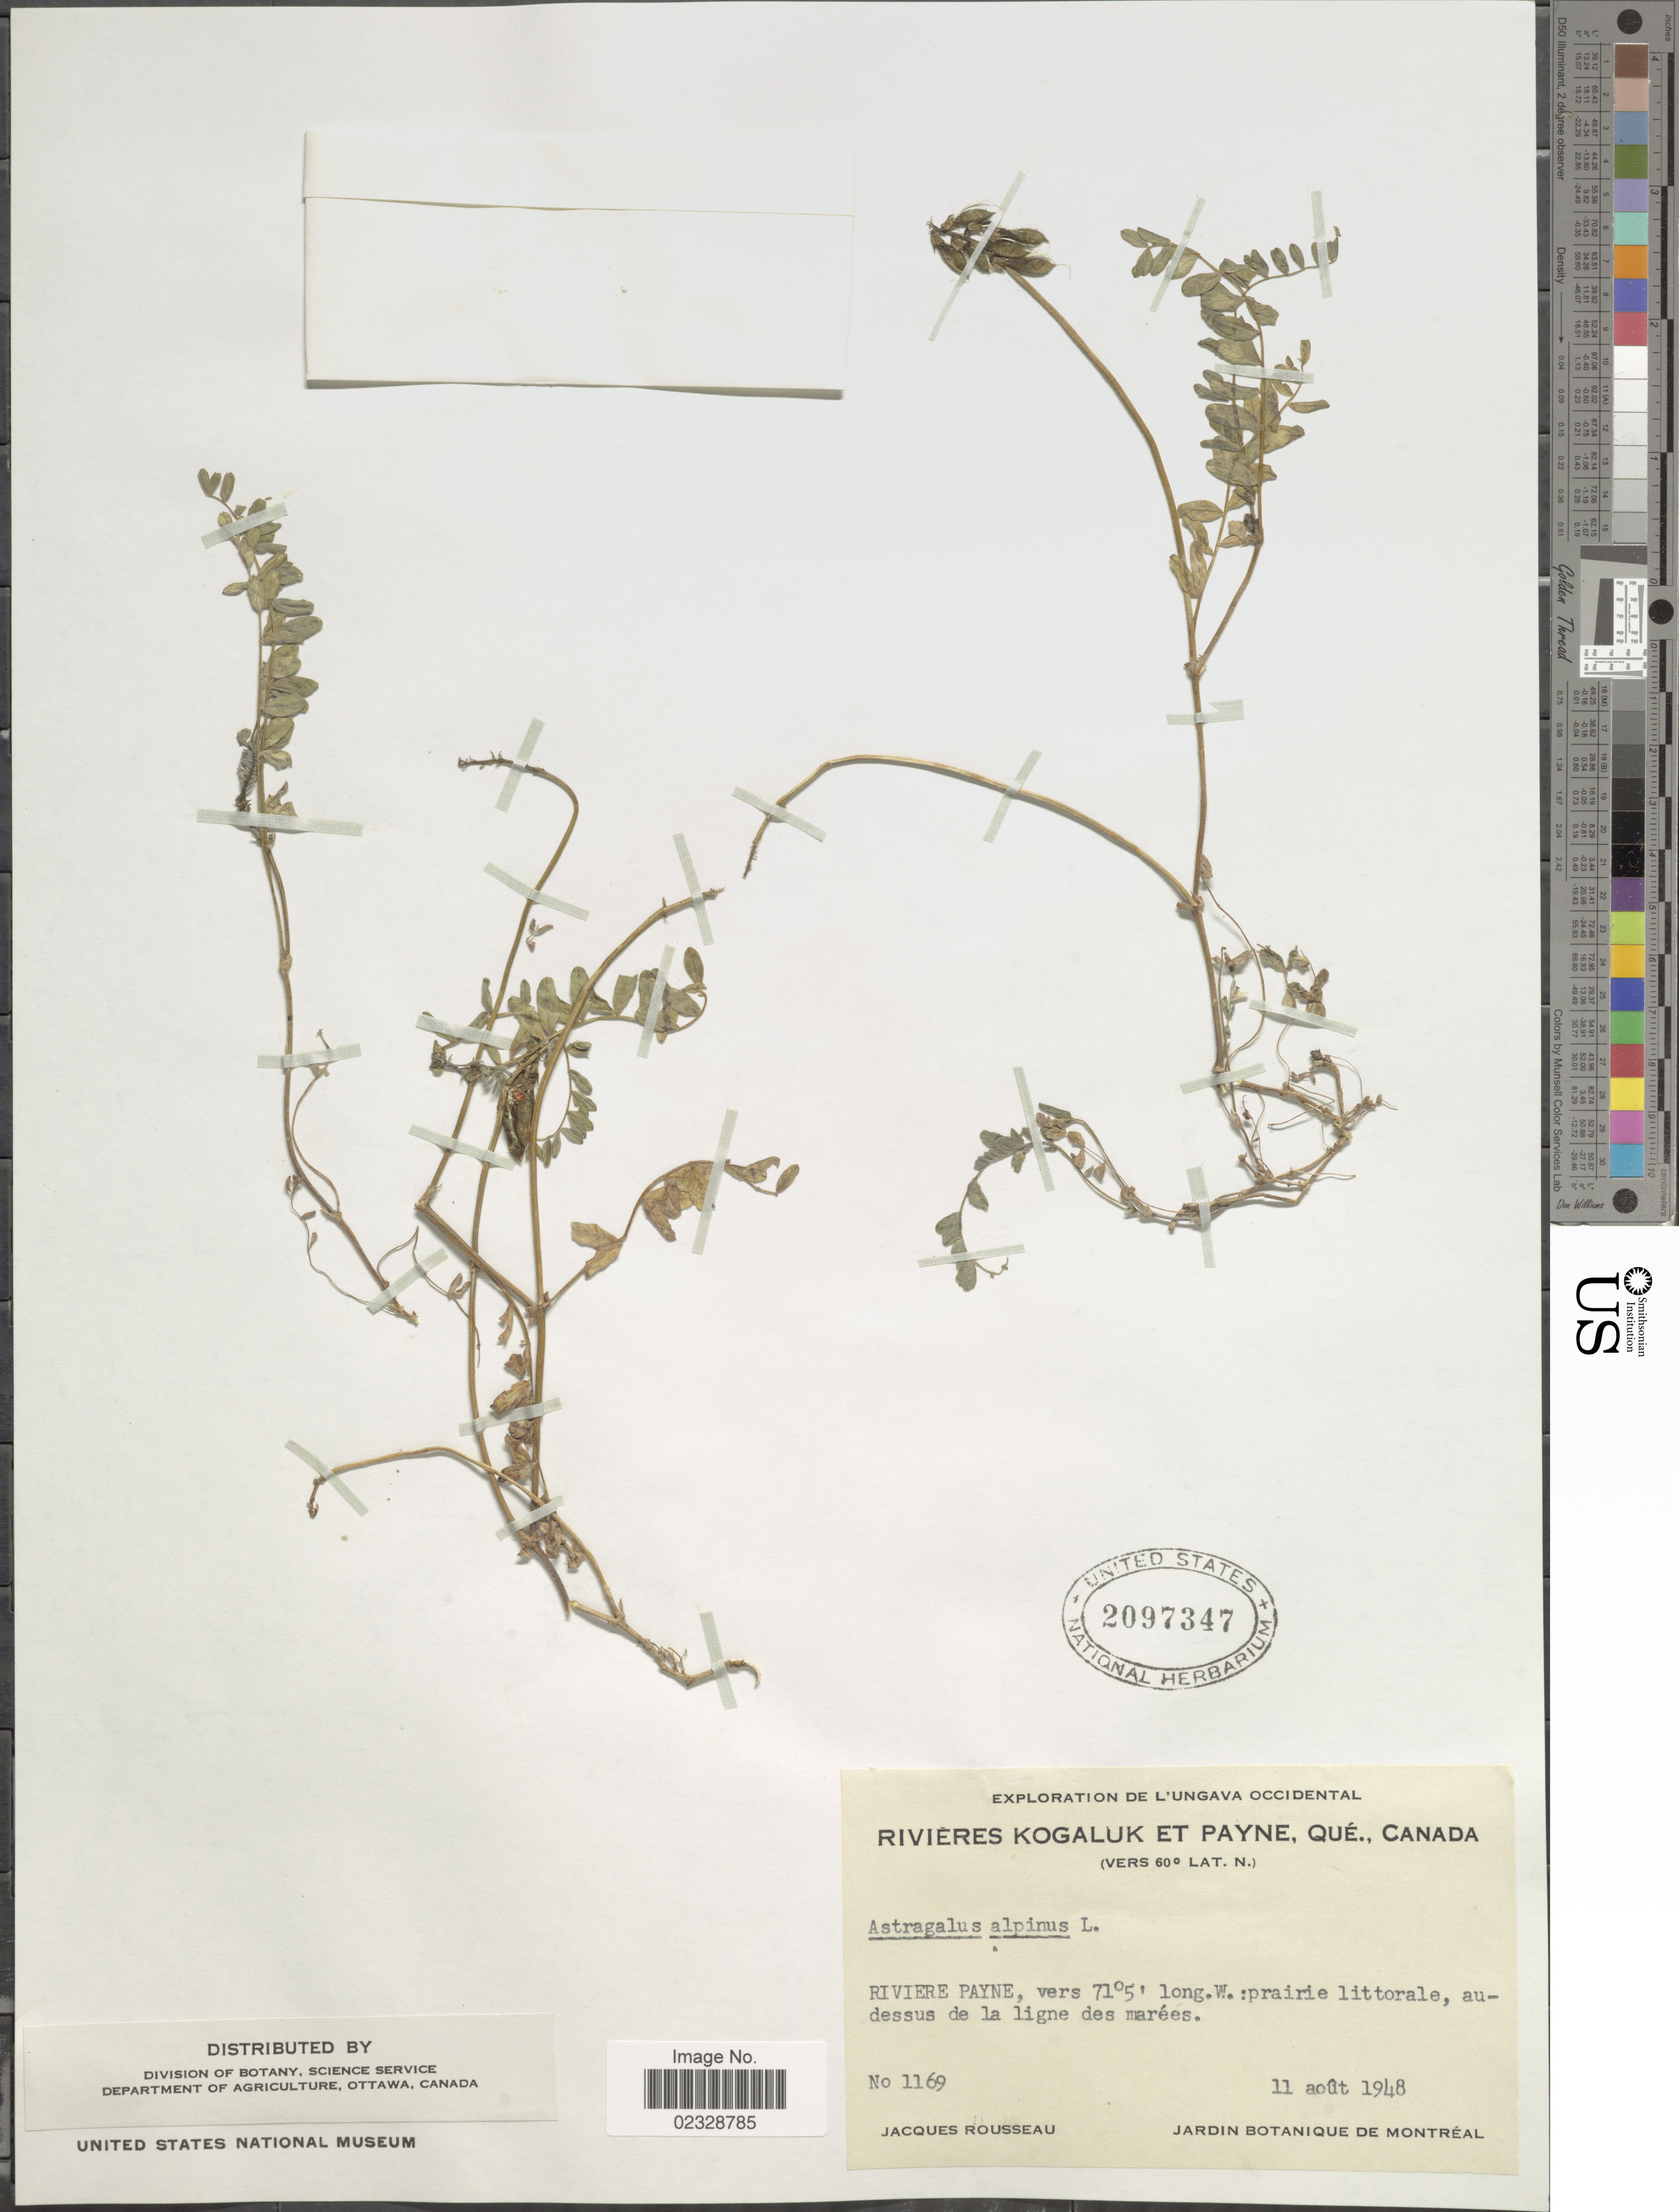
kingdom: Plantae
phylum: Tracheophyta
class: Magnoliopsida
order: Fabales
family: Fabaceae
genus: Astragalus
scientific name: Astragalus alpinus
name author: L.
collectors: J. Rousseau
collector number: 1169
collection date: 1948-08-11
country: Canada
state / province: Quebec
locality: Rivieres Kogaluk et Payne, Que., Riviere Payne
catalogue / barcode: US 2097347